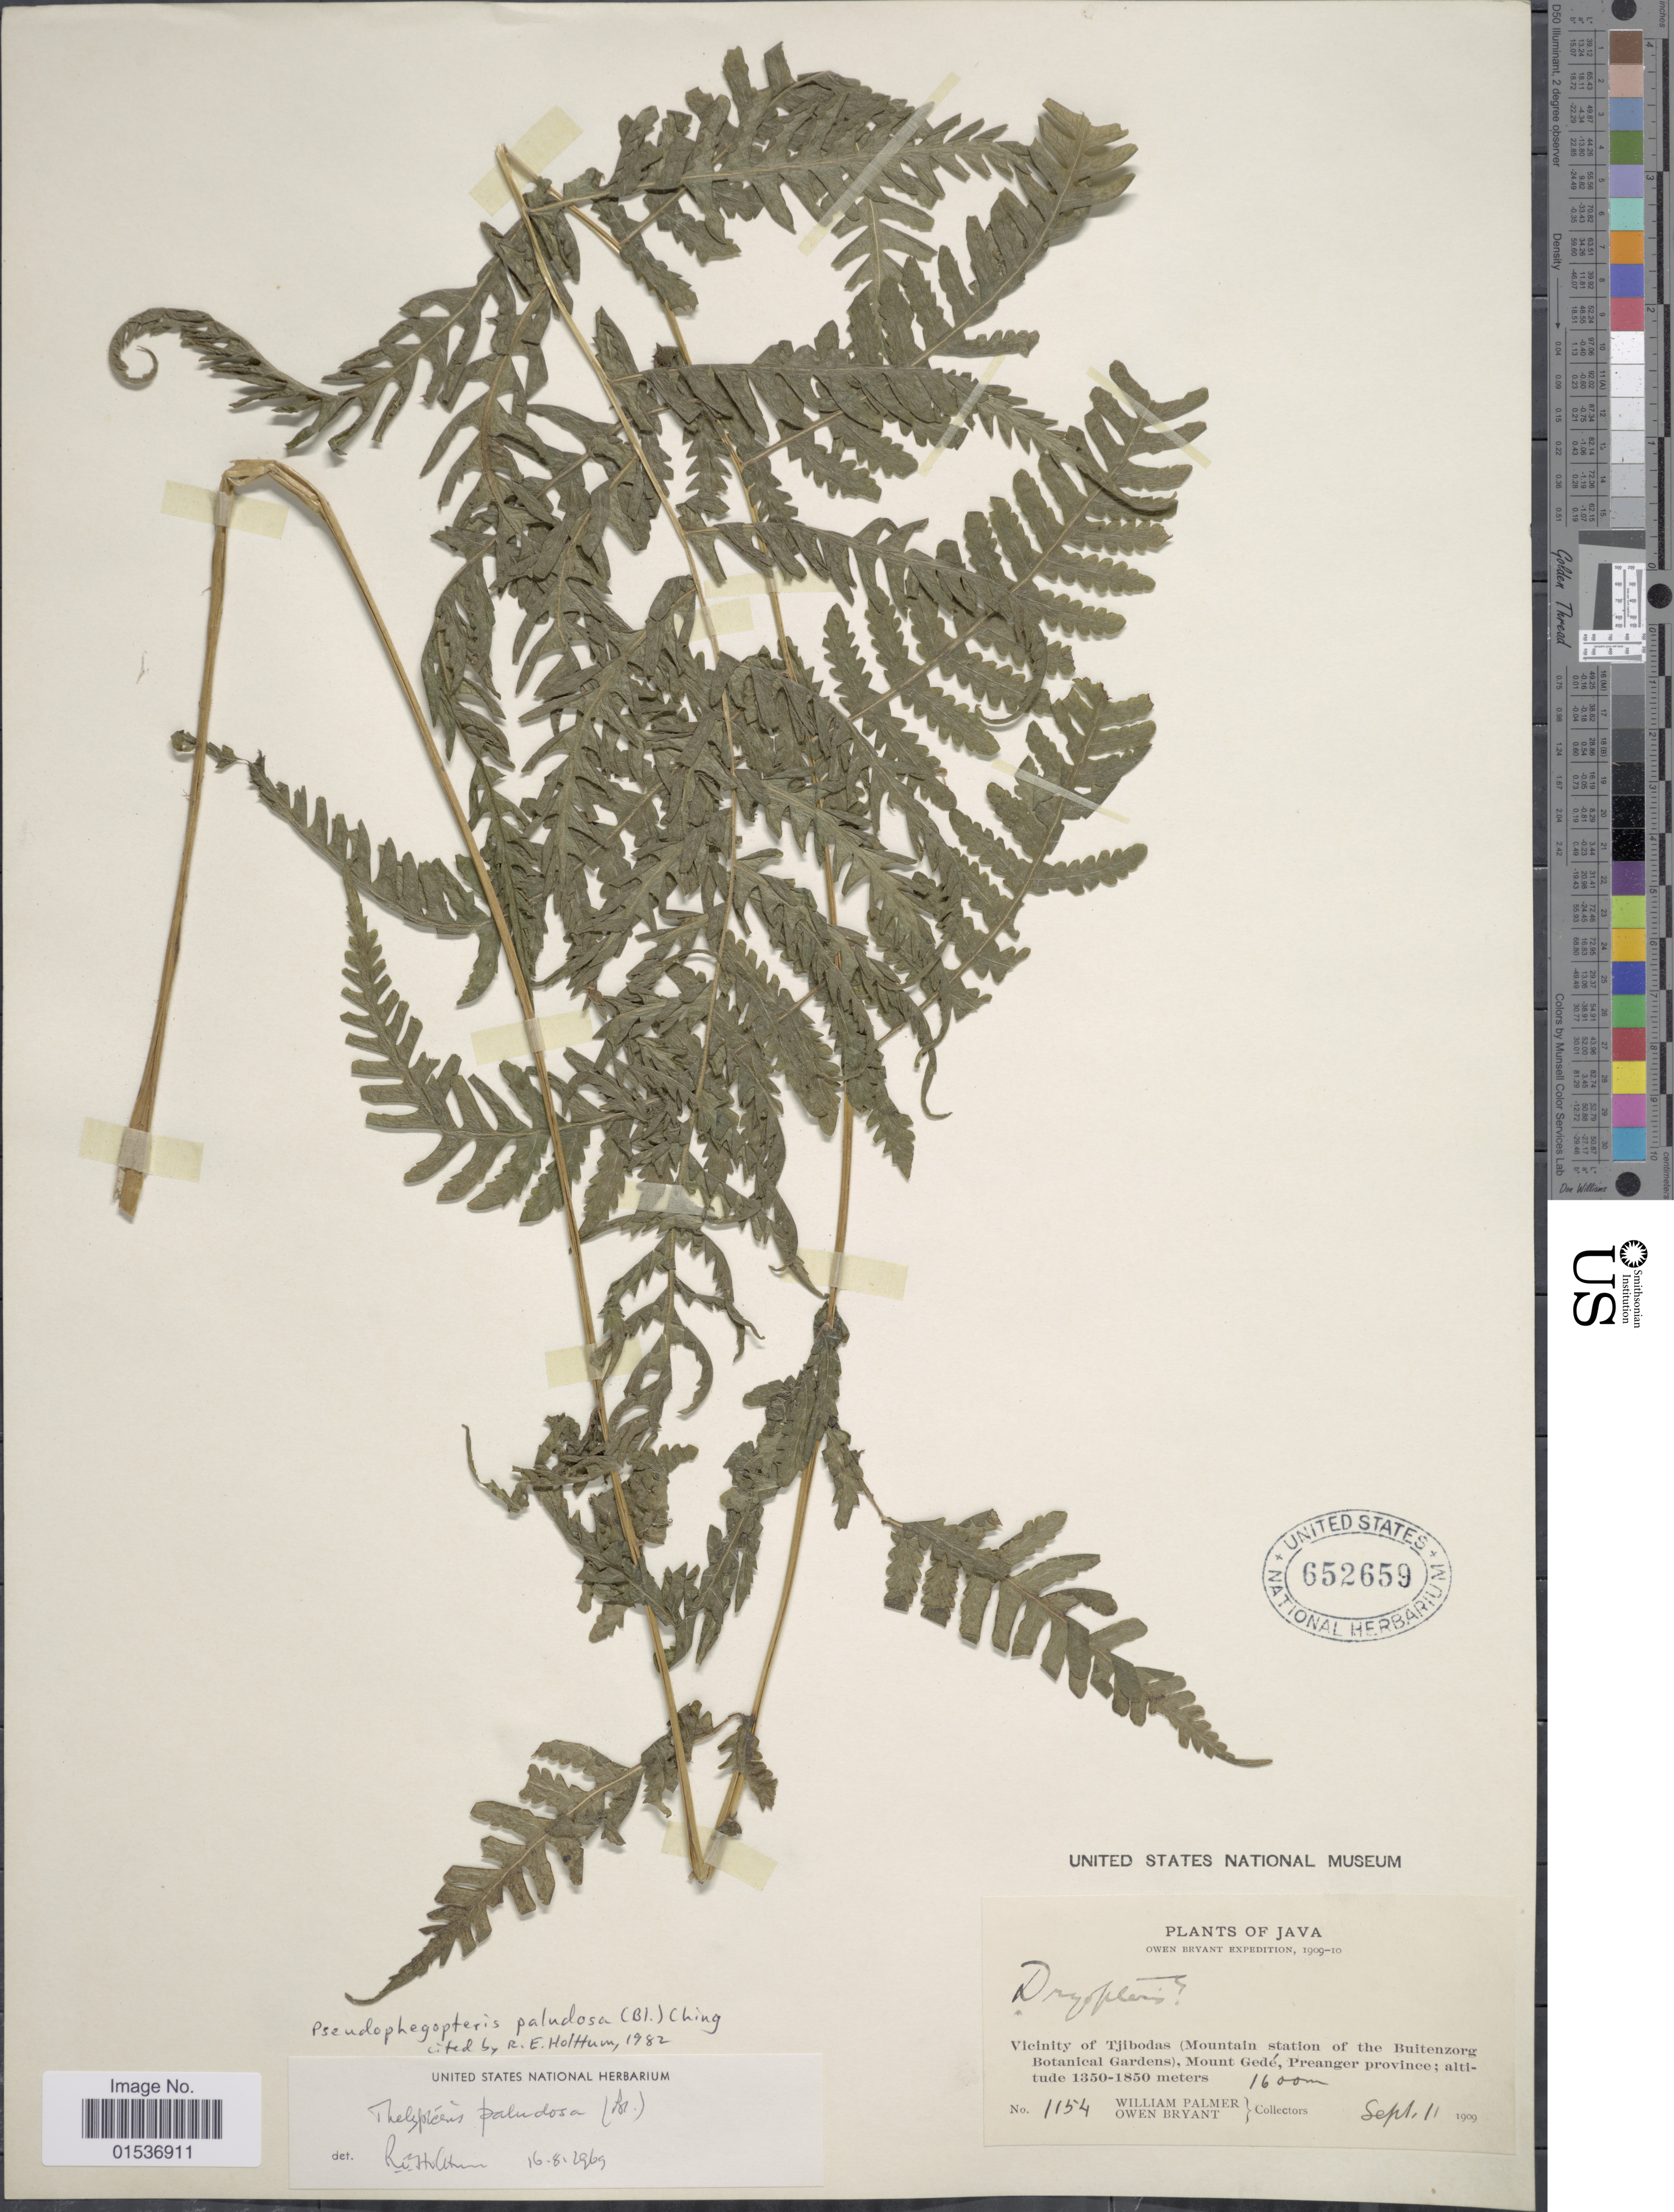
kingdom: Plantae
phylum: Tracheophyta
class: Polypodiopsida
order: Polypodiales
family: Thelypteridaceae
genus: Pseudophegopteris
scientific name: Pseudophegopteris paludosa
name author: (Blume) Ching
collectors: W. Palmer & O. Bryant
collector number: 1154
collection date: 1909-09-11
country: Indonesia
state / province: Java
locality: Java. Vicinity of Tjibodas (Mountain station of the Buitenzorg Botanical Gardens), Mount Gede, Preanger province.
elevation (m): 1600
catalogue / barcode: US 652659